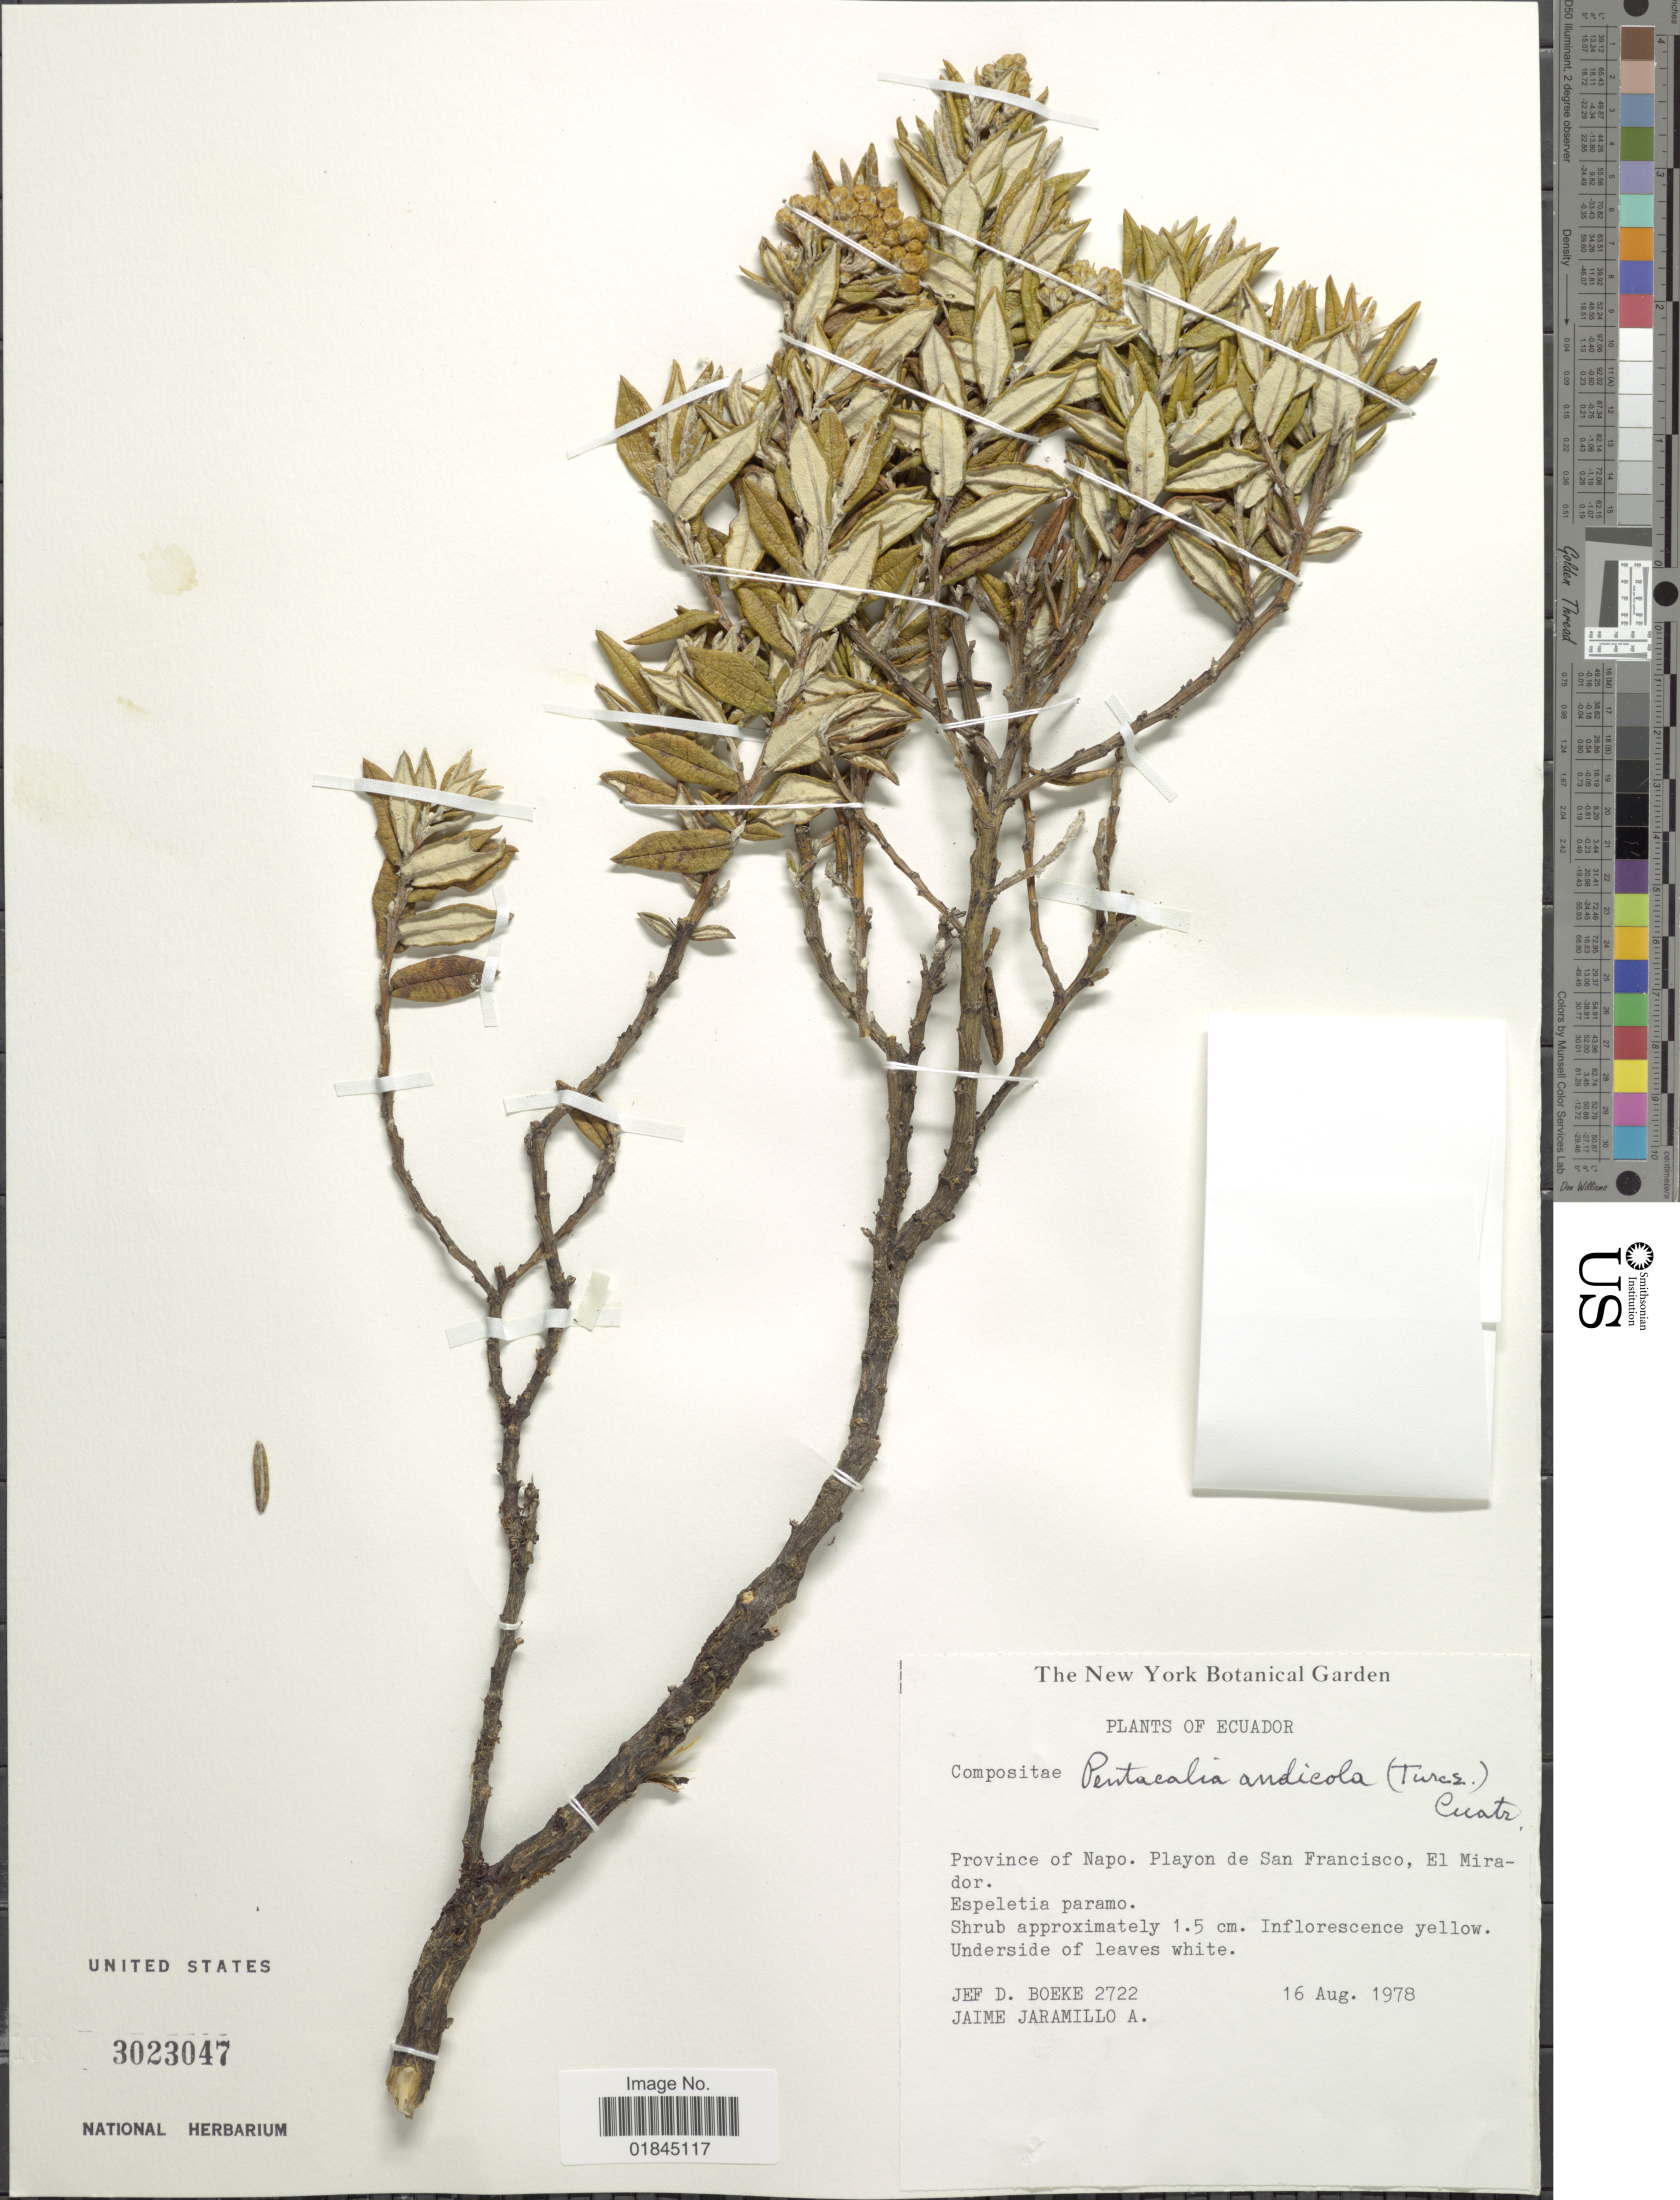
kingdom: Plantae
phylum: Tracheophyta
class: Magnoliopsida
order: Asterales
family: Asteraceae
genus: Pentacalia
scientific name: Pentacalia andicola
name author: (Turcz.) Cuatrec.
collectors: J. D. Boeke & J. L. Jaramillo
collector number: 2722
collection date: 1978-08-16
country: Ecuador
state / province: Napo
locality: Playon de San Francisco, El Mirador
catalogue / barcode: US 3023047